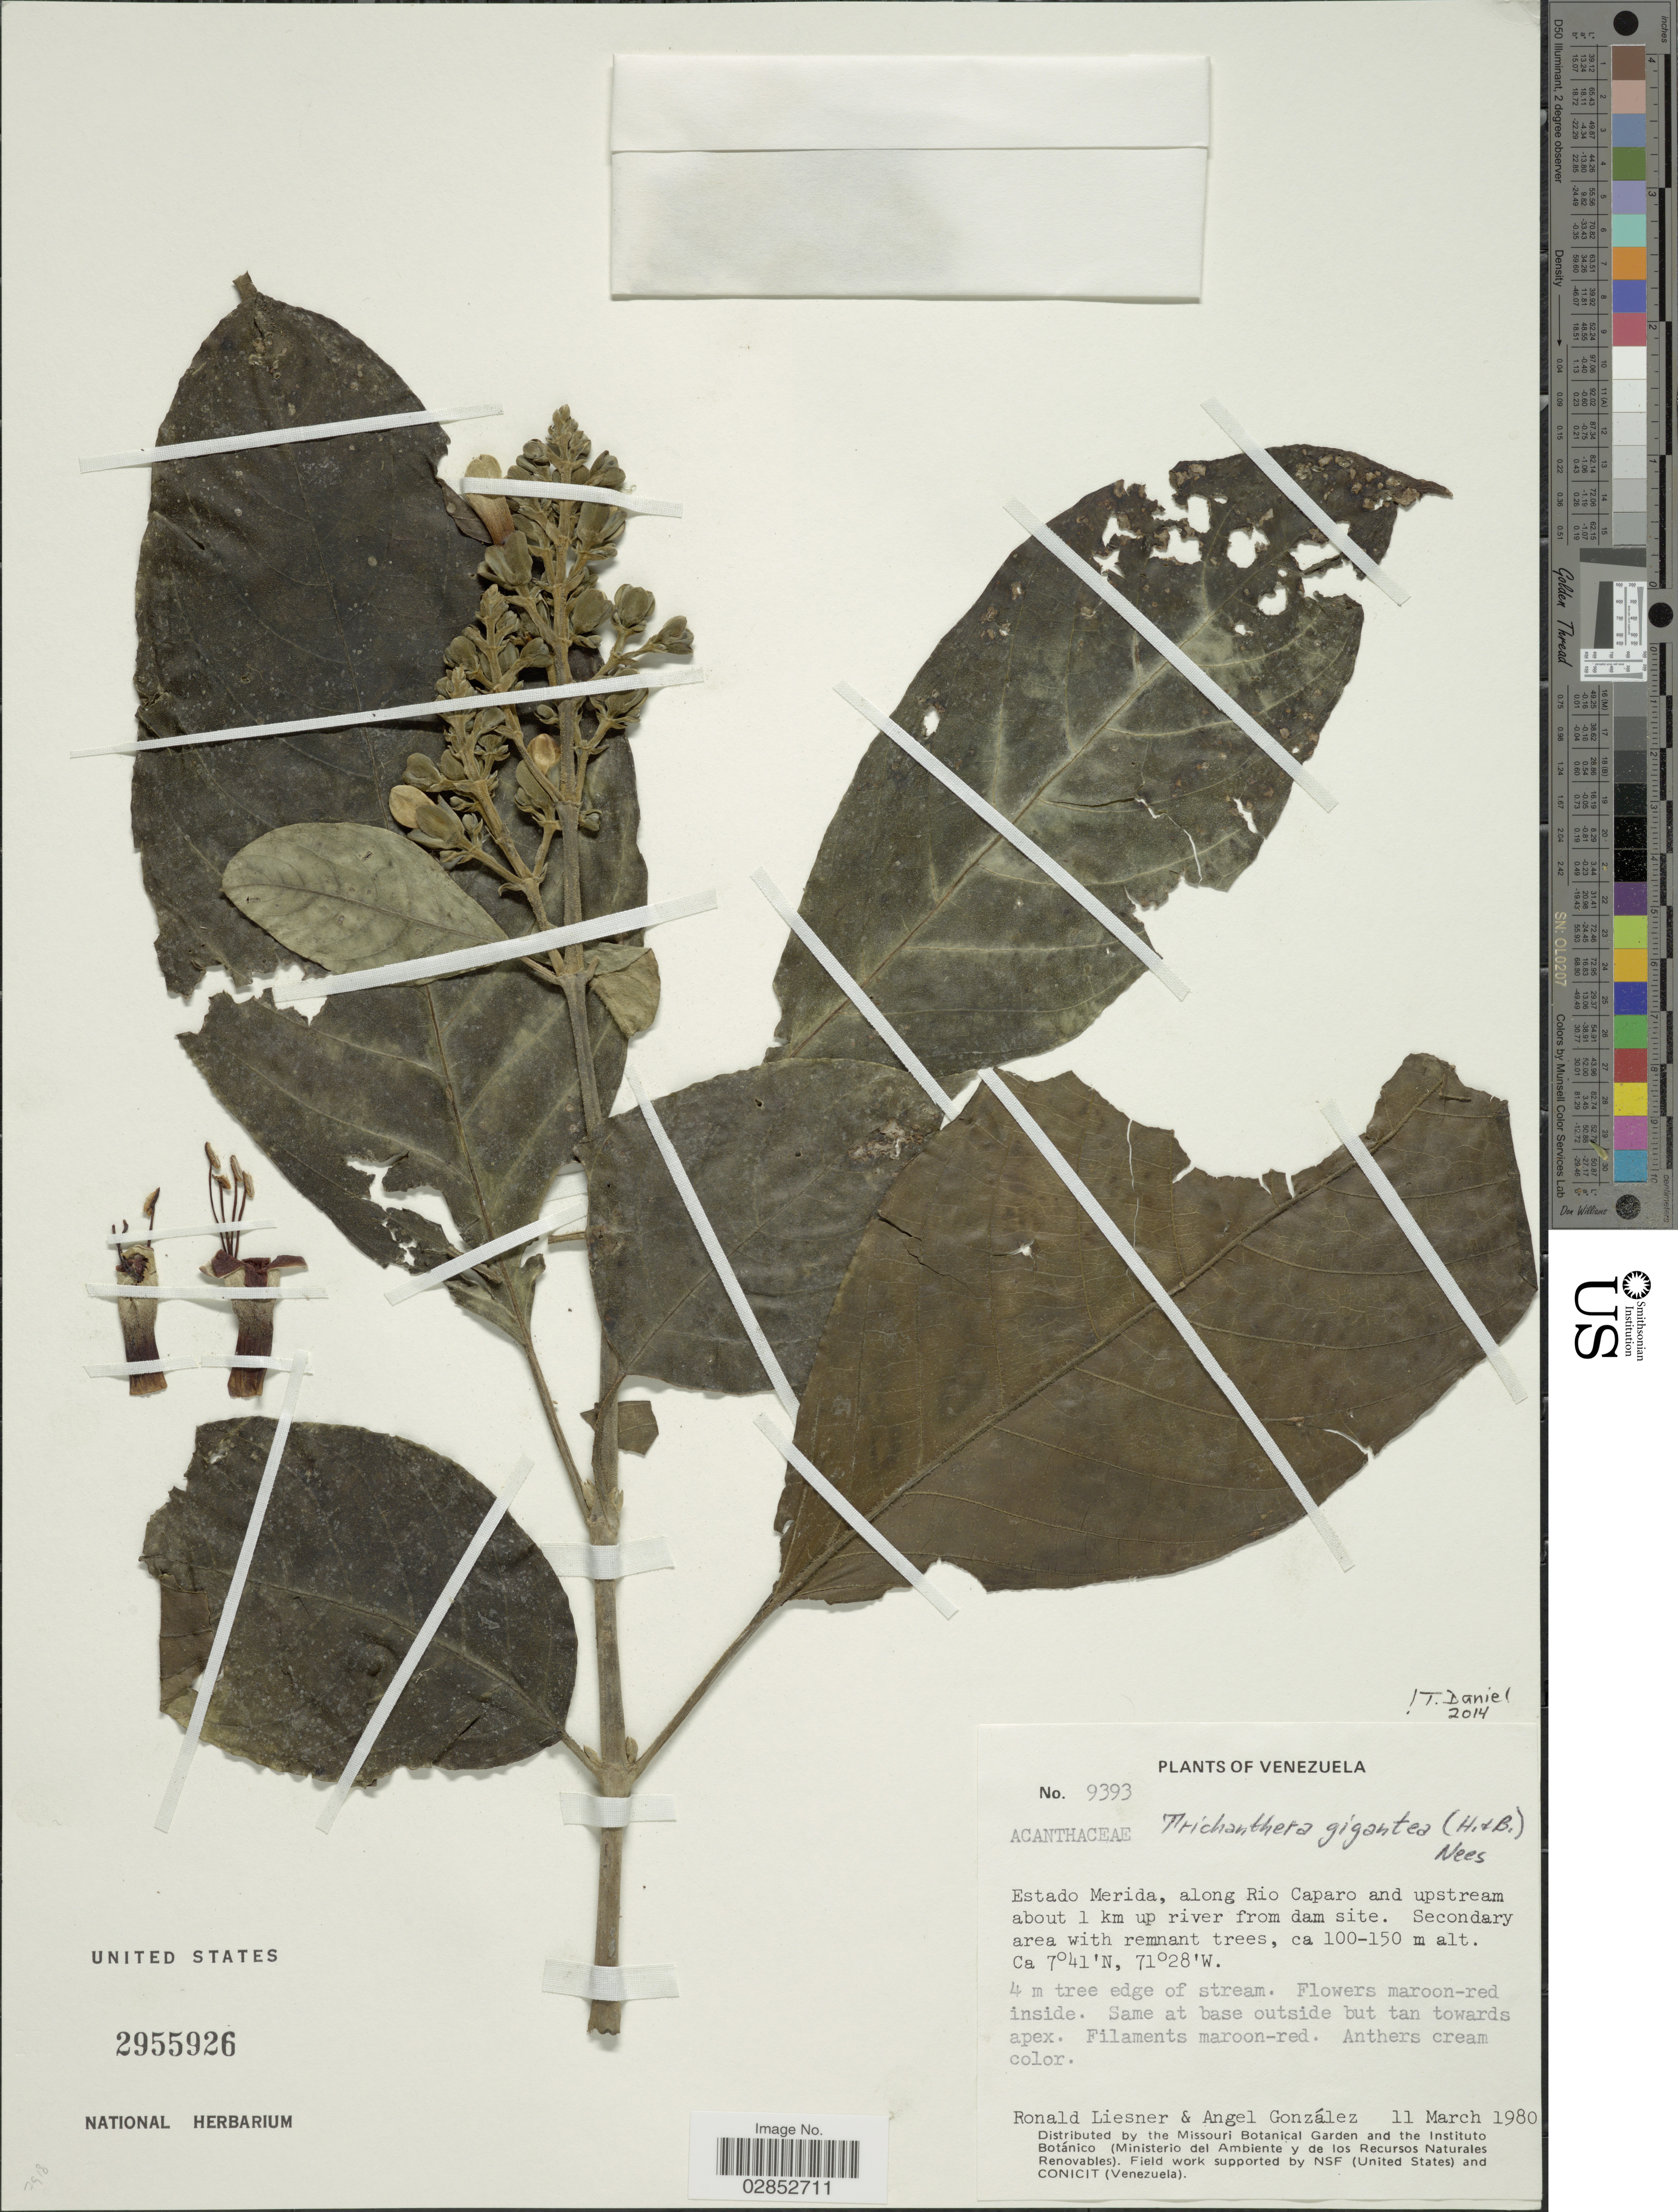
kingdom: Plantae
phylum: Tracheophyta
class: Magnoliopsida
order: Lamiales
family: Acanthaceae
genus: Trichanthera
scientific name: Trichanthera gigantea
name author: (Bonpl.) Nees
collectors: R. L. Liesner & A. C. González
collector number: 9393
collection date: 1980-03-11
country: Venezuela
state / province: Mérida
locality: Along Rio Caparo and upstream about 1 km up river from dam site.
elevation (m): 100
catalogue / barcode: US 2955926